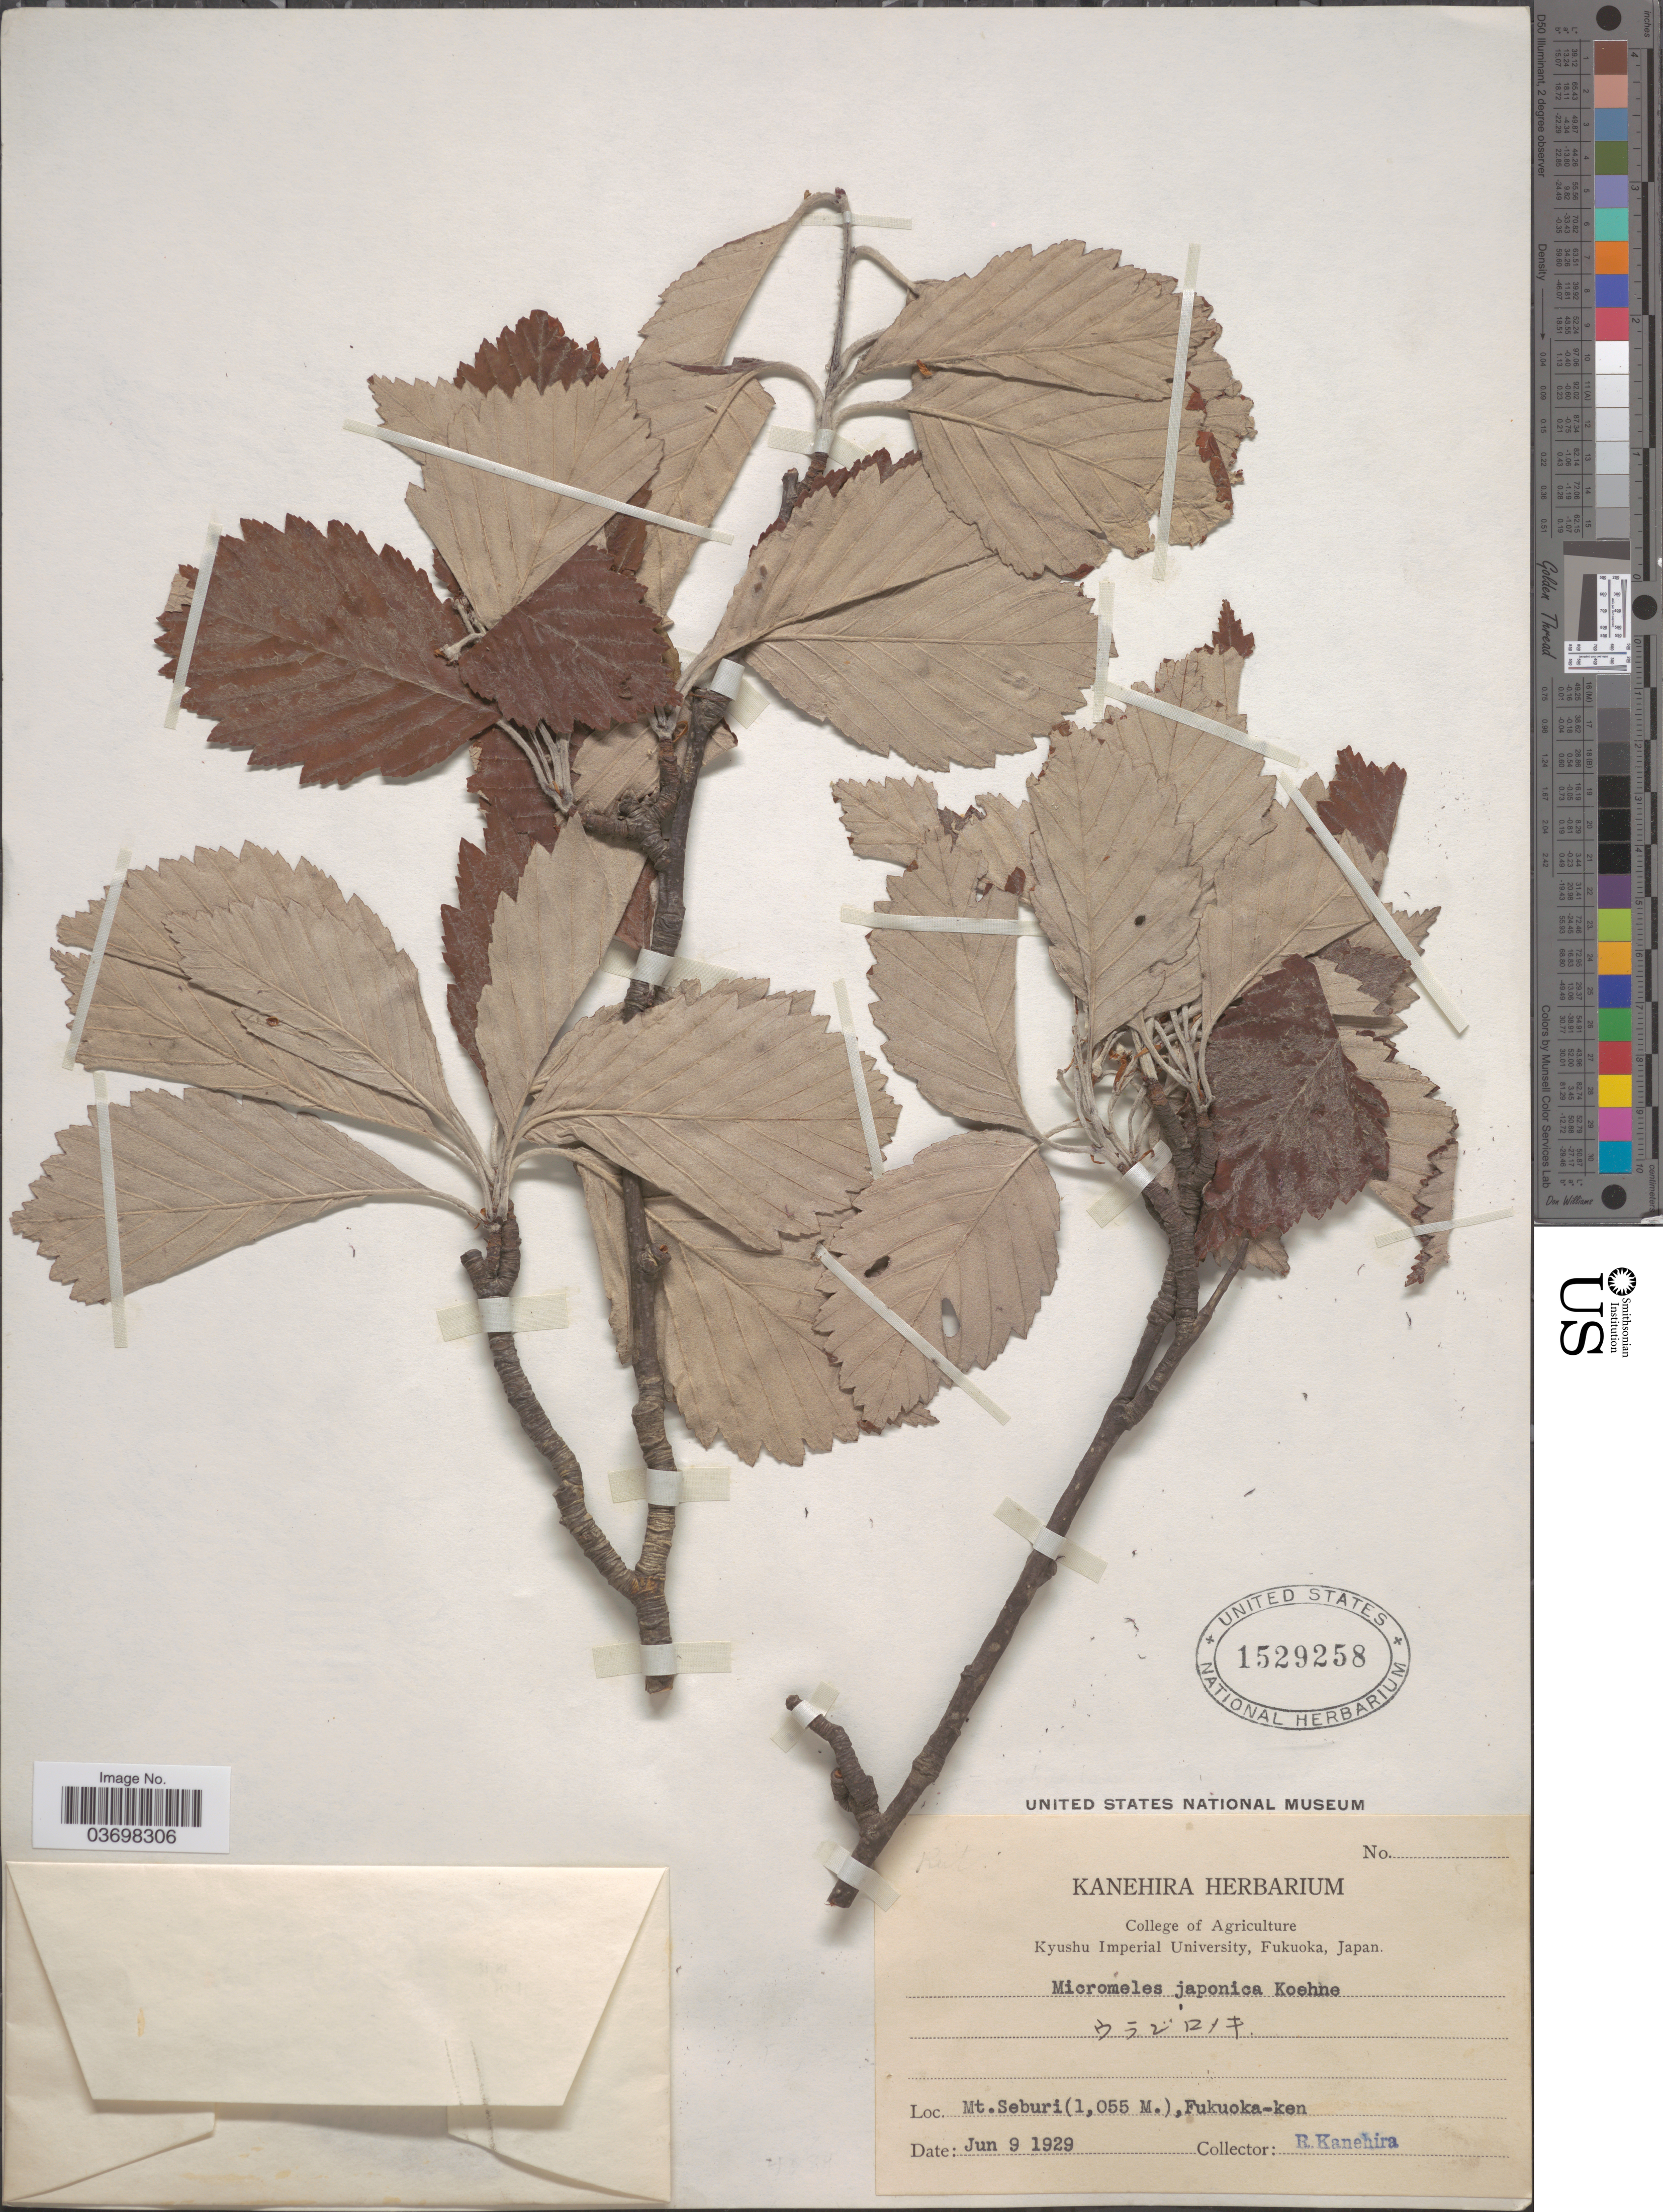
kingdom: Plantae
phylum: Tracheophyta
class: Magnoliopsida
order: Rosales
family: Rosaceae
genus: Sorbus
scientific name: Sorbus japonica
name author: (Decne.) Hedl.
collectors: R. Kanehira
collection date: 1929-06-09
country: Japan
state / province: Hukuoka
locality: Mt. Seburi, Fukuoka-ken.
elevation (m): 1055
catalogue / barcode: US 1529258